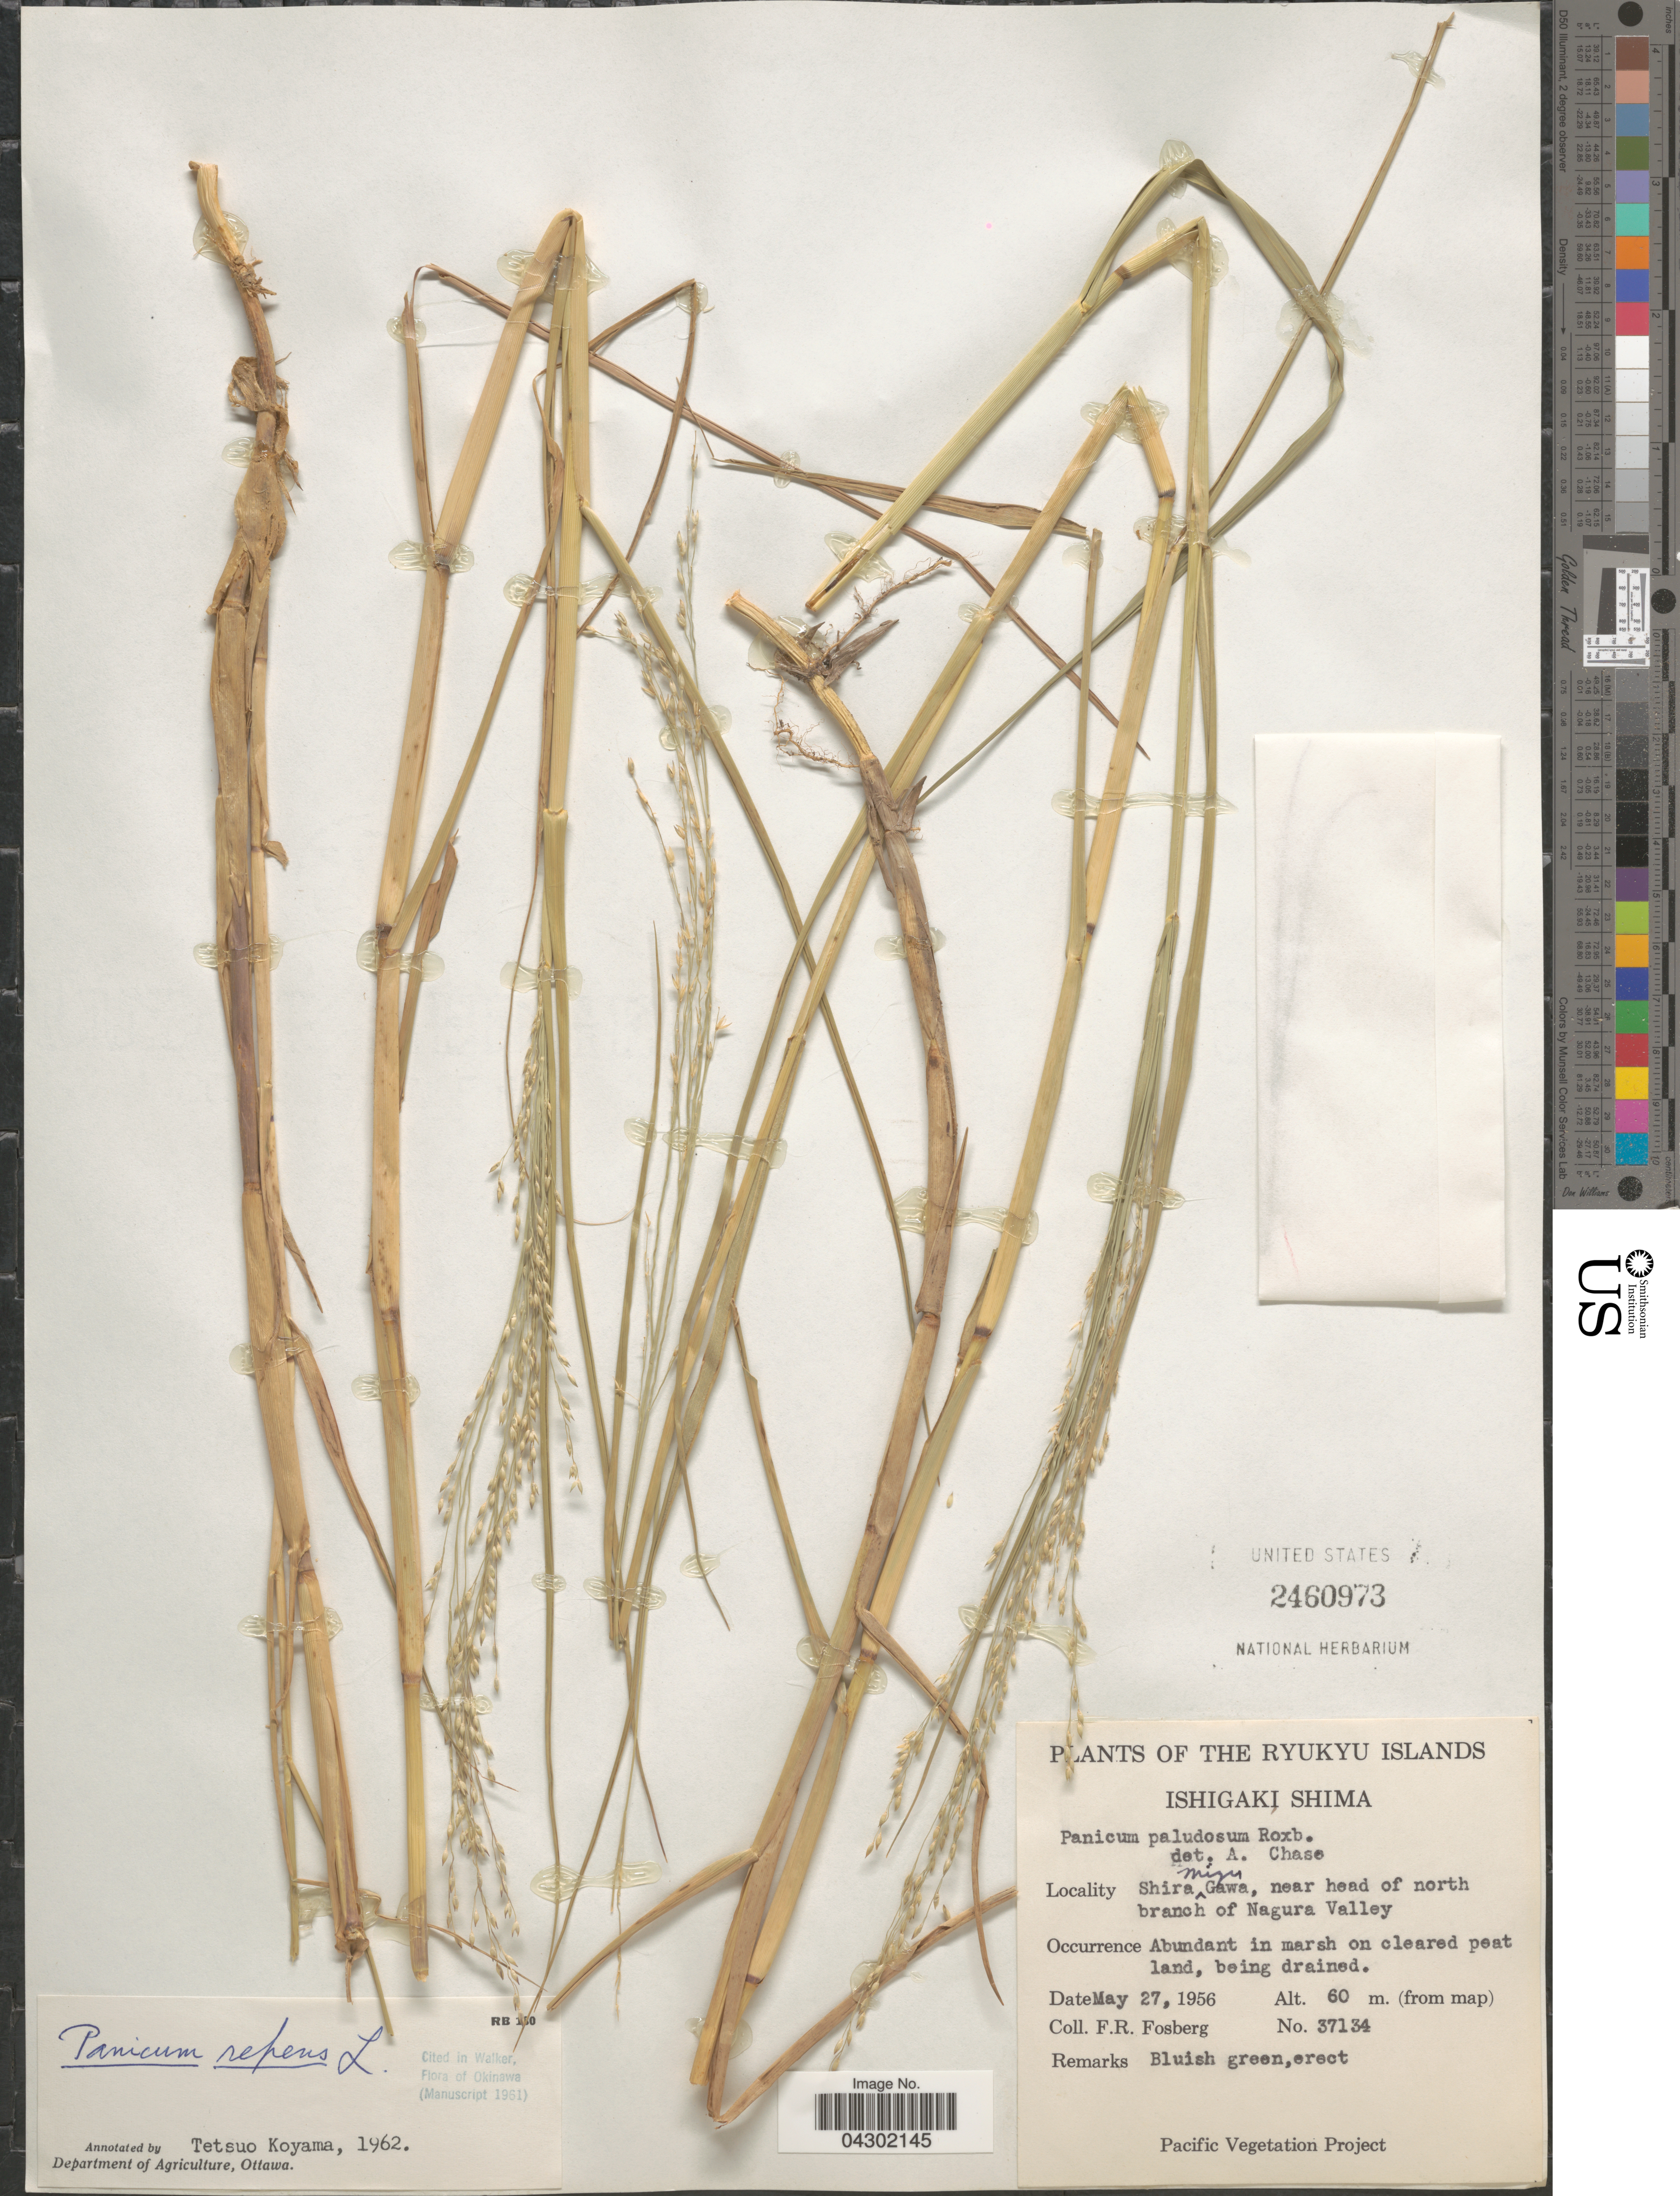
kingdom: Plantae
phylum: Tracheophyta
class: Liliopsida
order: Poales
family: Poaceae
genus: Panicum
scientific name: Panicum repens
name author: L.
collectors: F. R. Fosberg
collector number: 37134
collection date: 1956-05-27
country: Japan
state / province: Okinawa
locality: Ryukyu Islands. Ishigaki Shima. Shira Mizu Gawa, near head of north branch of Nagura Valley. Abundant in marsh on cleared peat land, being drained.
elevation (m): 60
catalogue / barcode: US 2460973